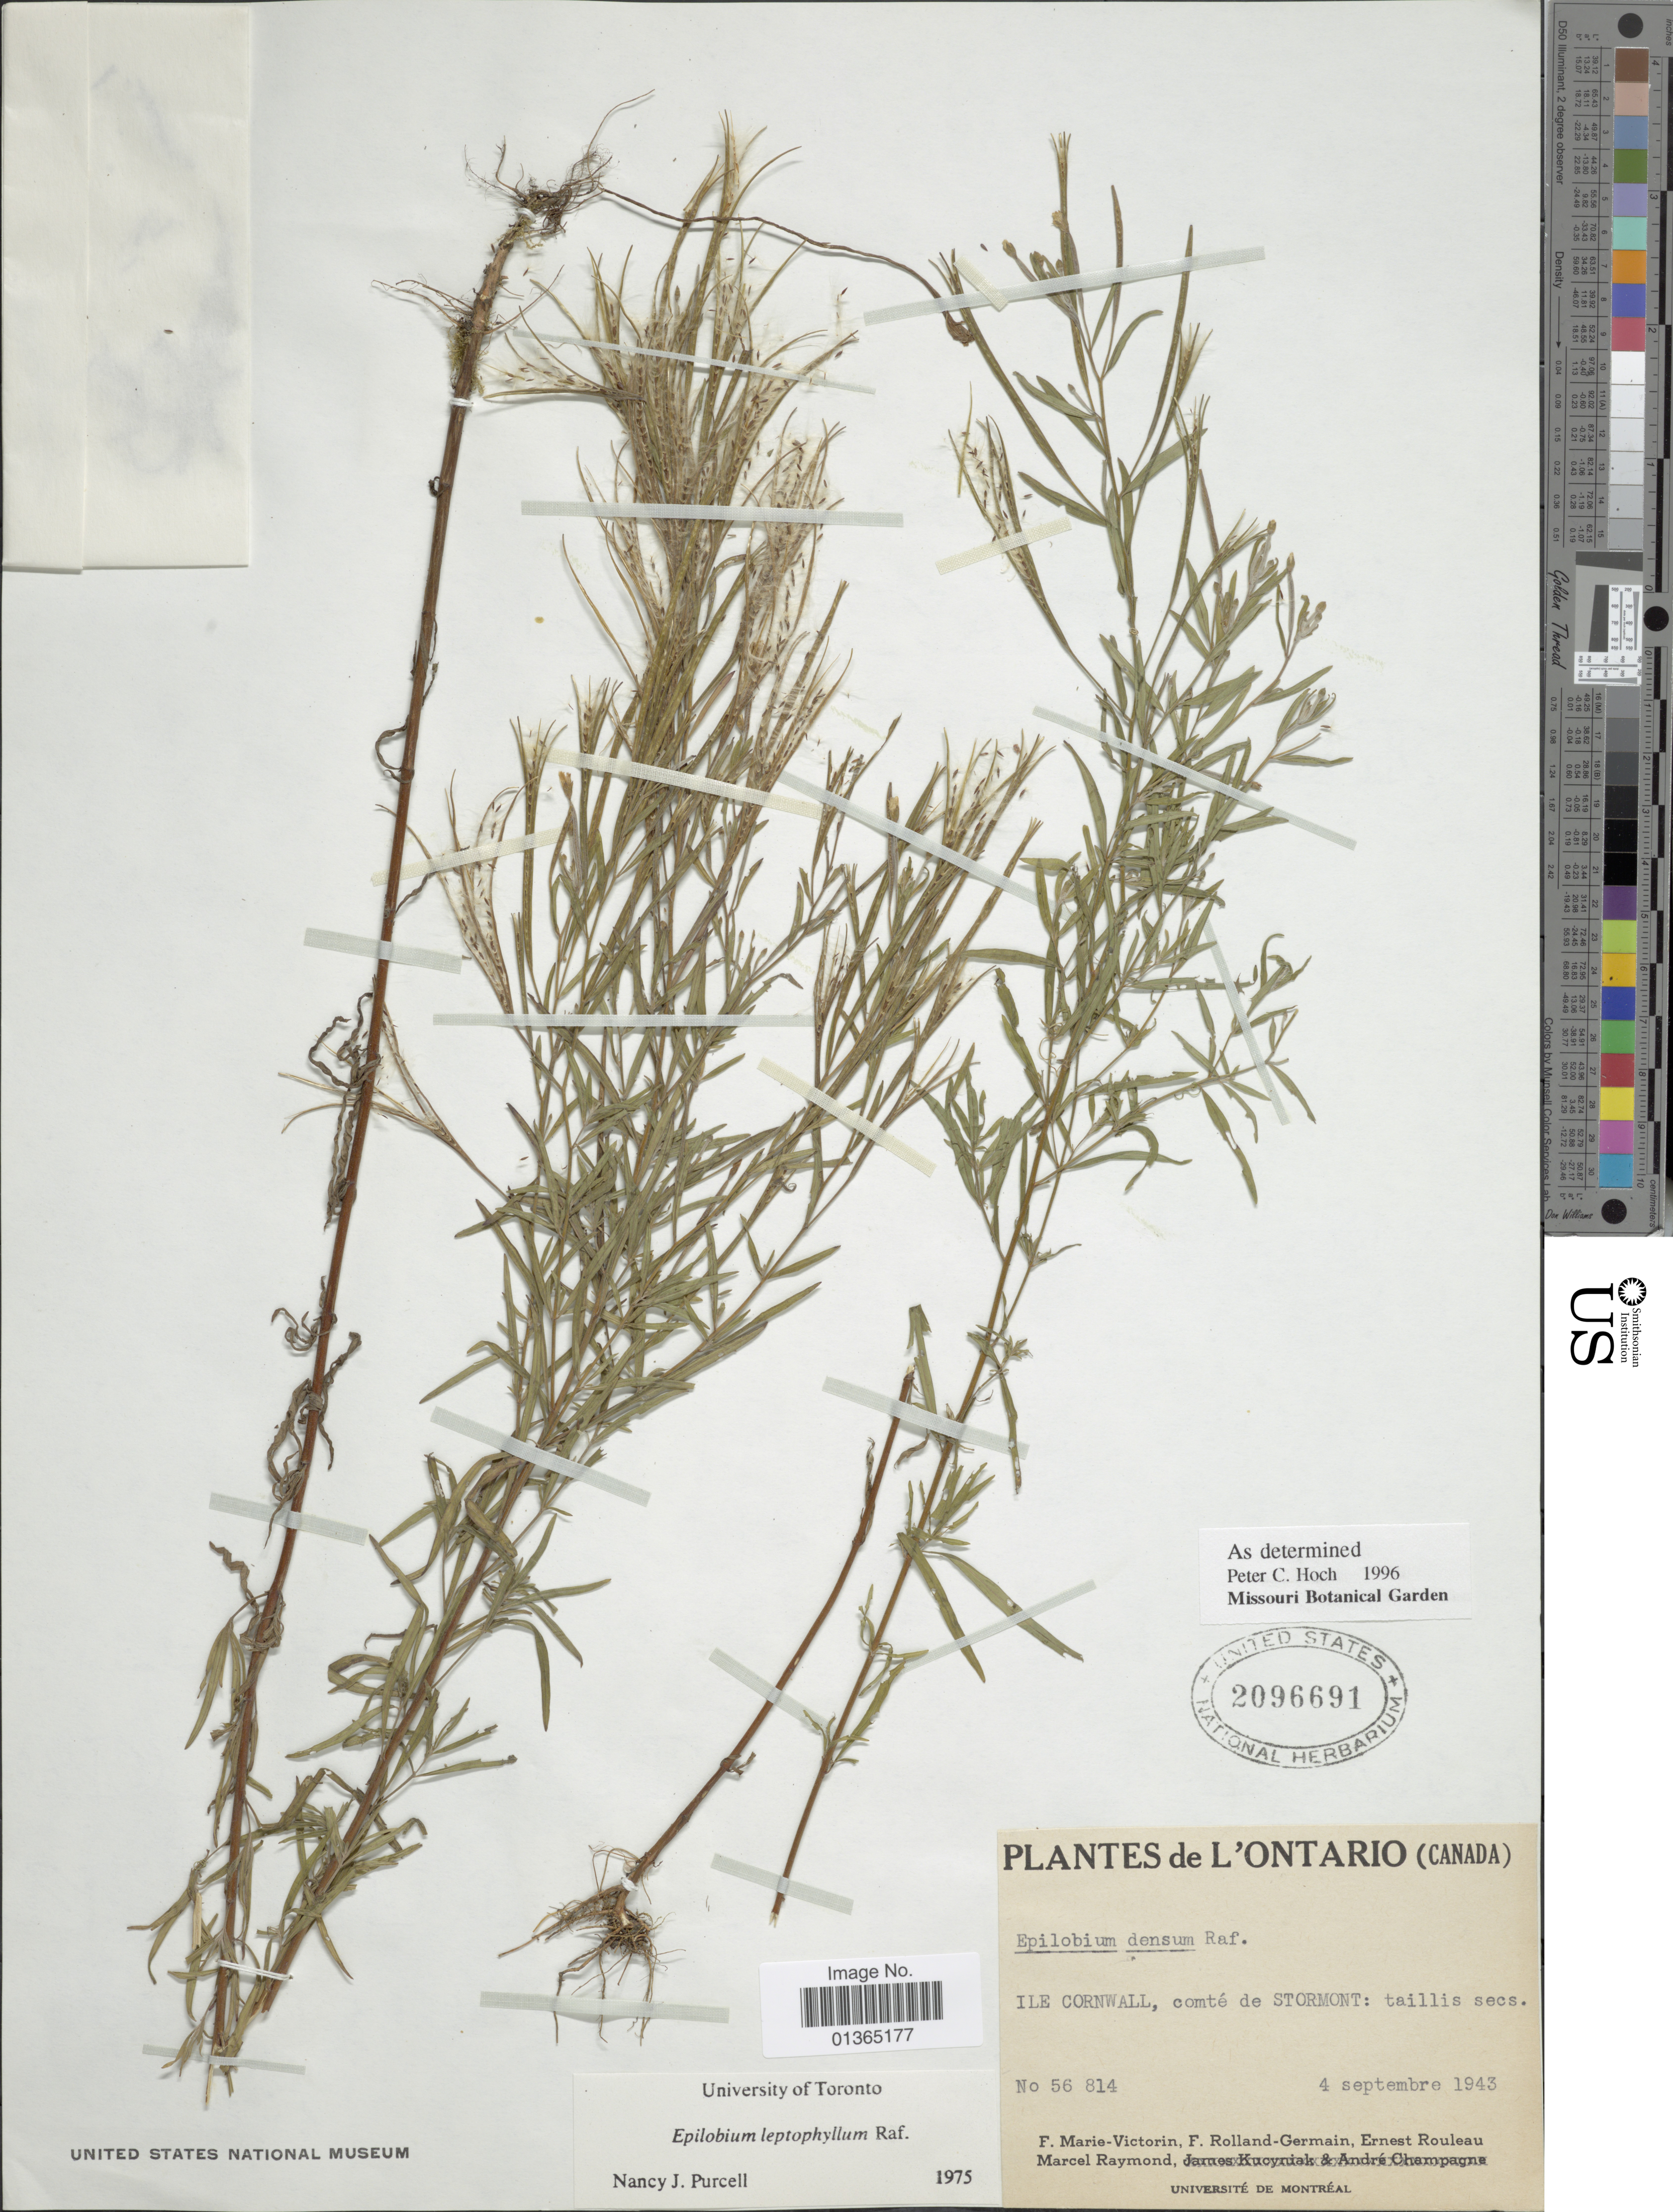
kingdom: Plantae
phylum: Tracheophyta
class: Magnoliopsida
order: Myrtales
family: Onagraceae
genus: Epilobium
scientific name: Epilobium leptophyllum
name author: Raf.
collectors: Fr. Marie-Victorin, Rolland-Germain, J. Rouleau & M. Raymond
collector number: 56814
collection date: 1943-09-04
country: Canada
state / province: Ontario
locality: Ile Cornwall, comté de Stormont: taillis secs.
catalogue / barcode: US 2096691